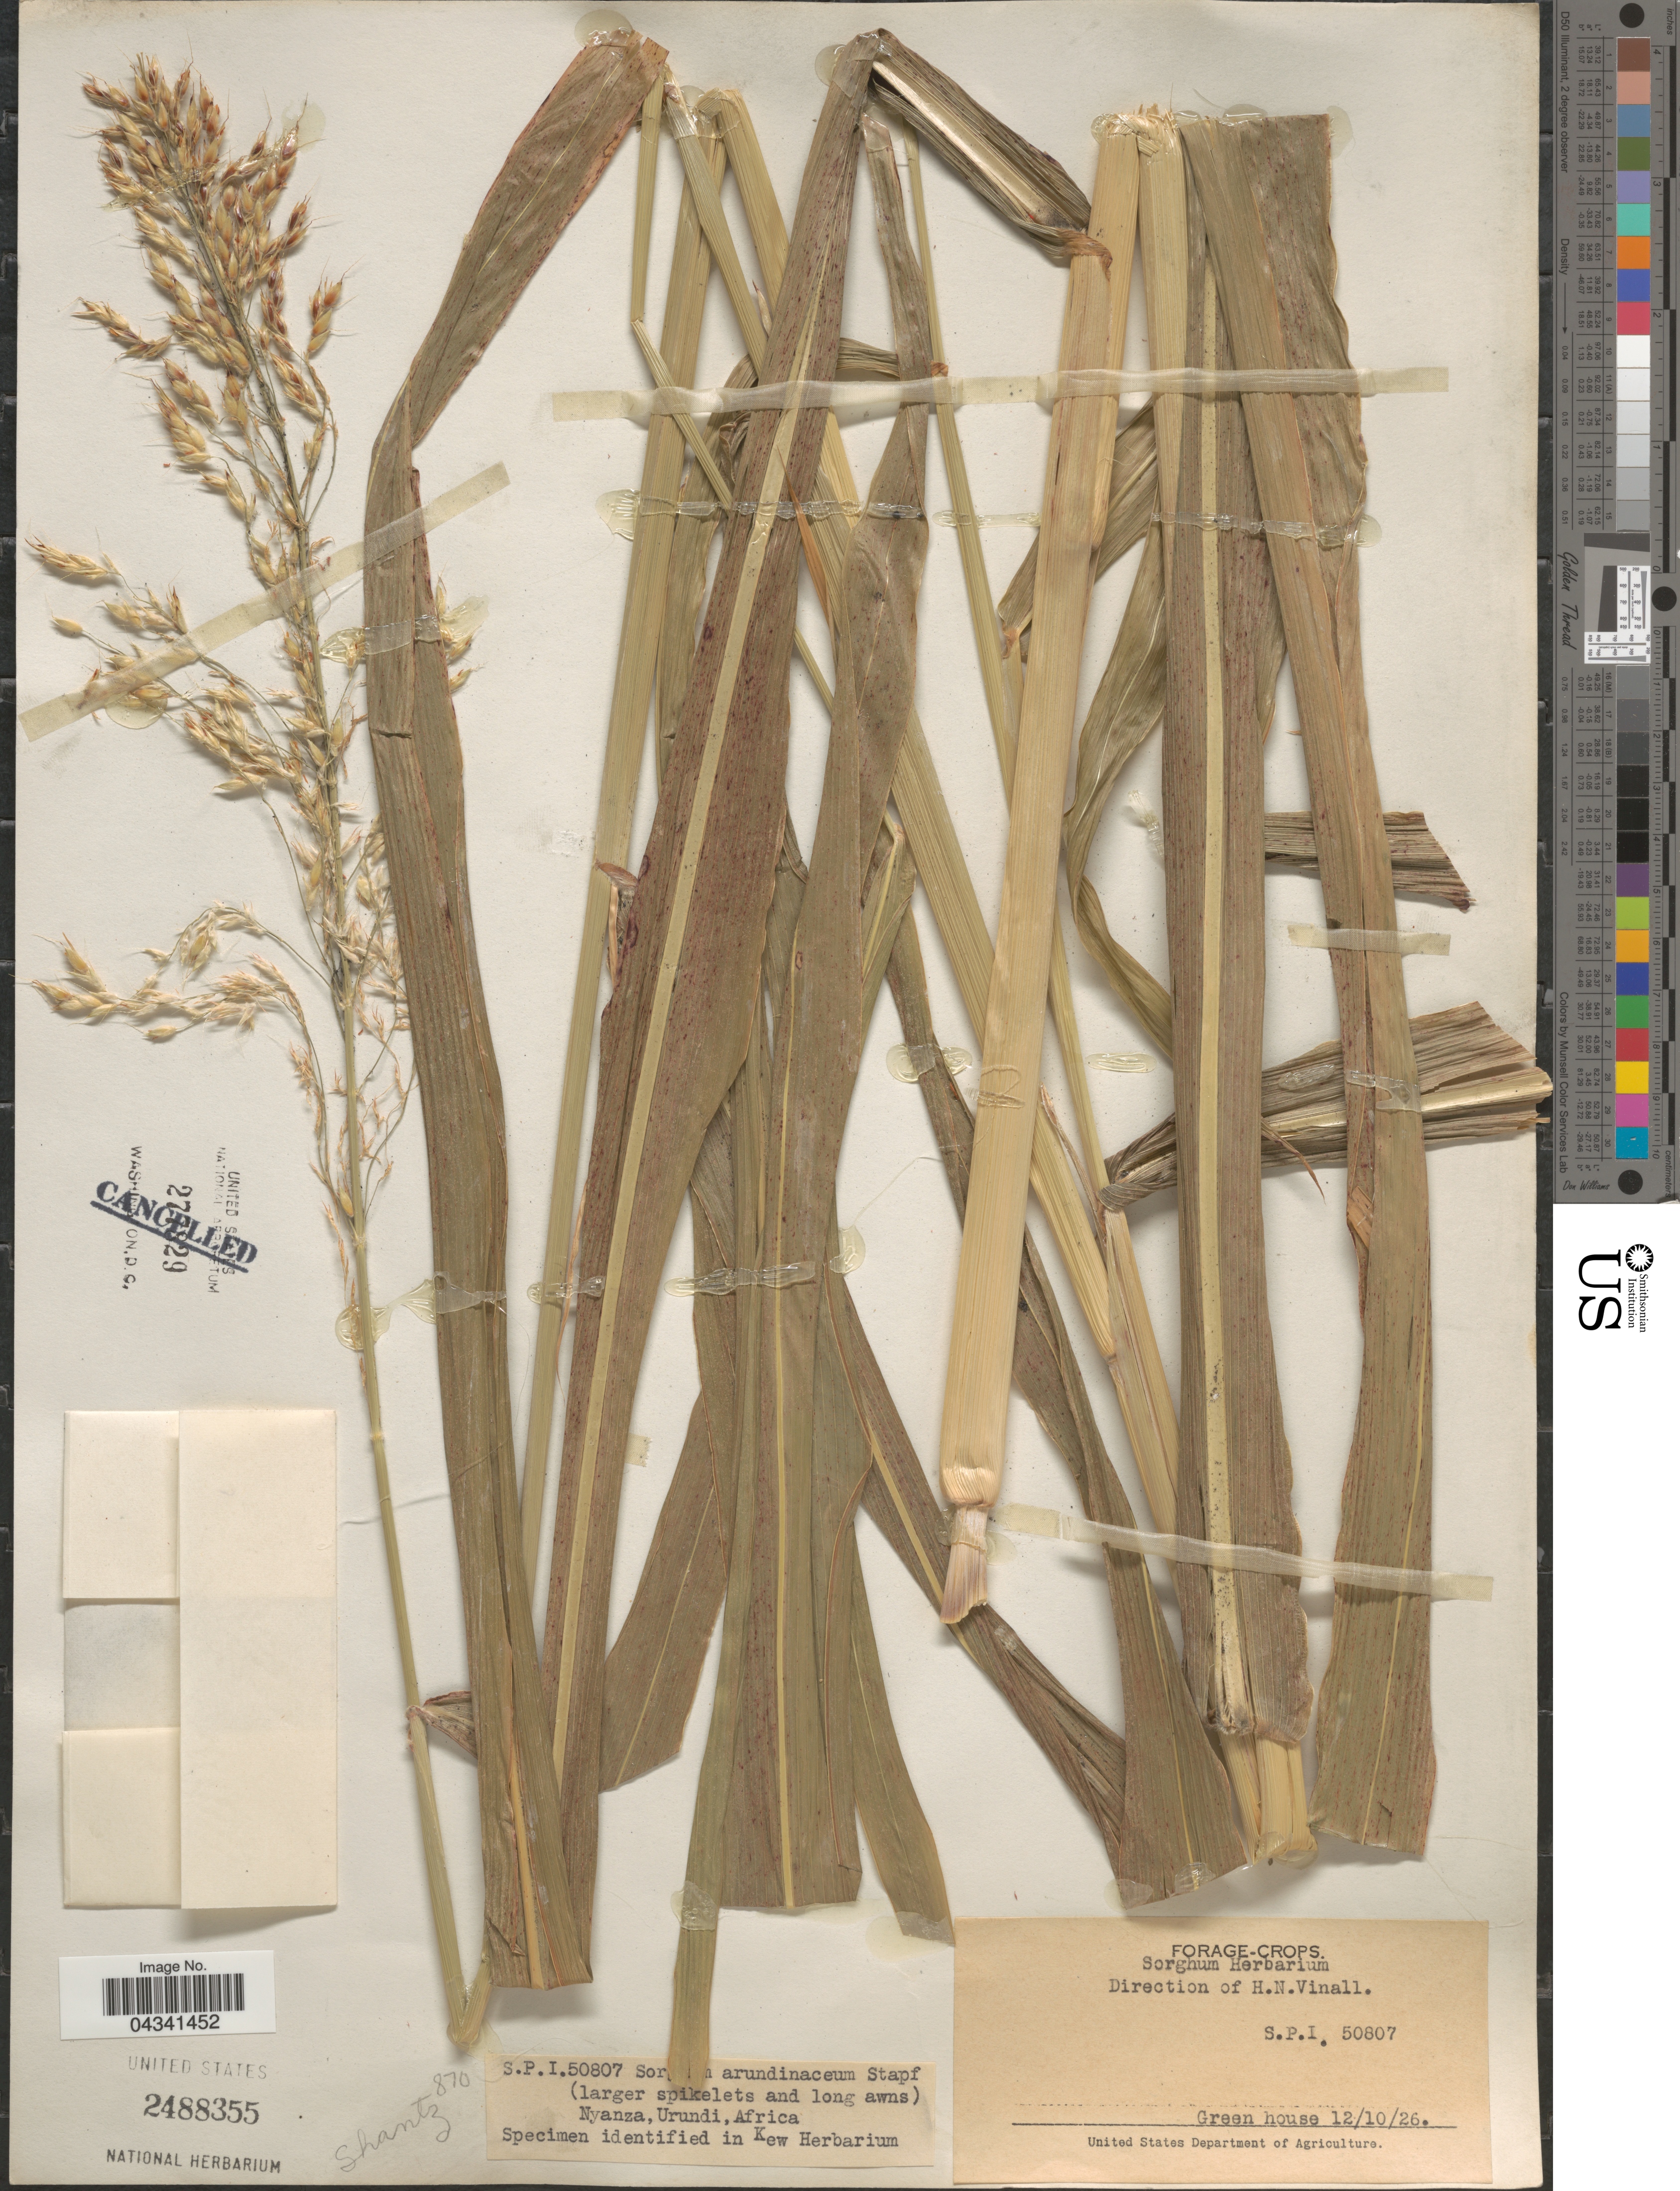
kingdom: Plantae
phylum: Tracheophyta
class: Liliopsida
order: Poales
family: Poaceae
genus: Sorghum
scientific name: Sorghum arundinaceum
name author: (Desv.) Stapf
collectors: H. Vinall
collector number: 50807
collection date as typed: Transcribed d/m/y: 12/10/26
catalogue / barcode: US 2488355